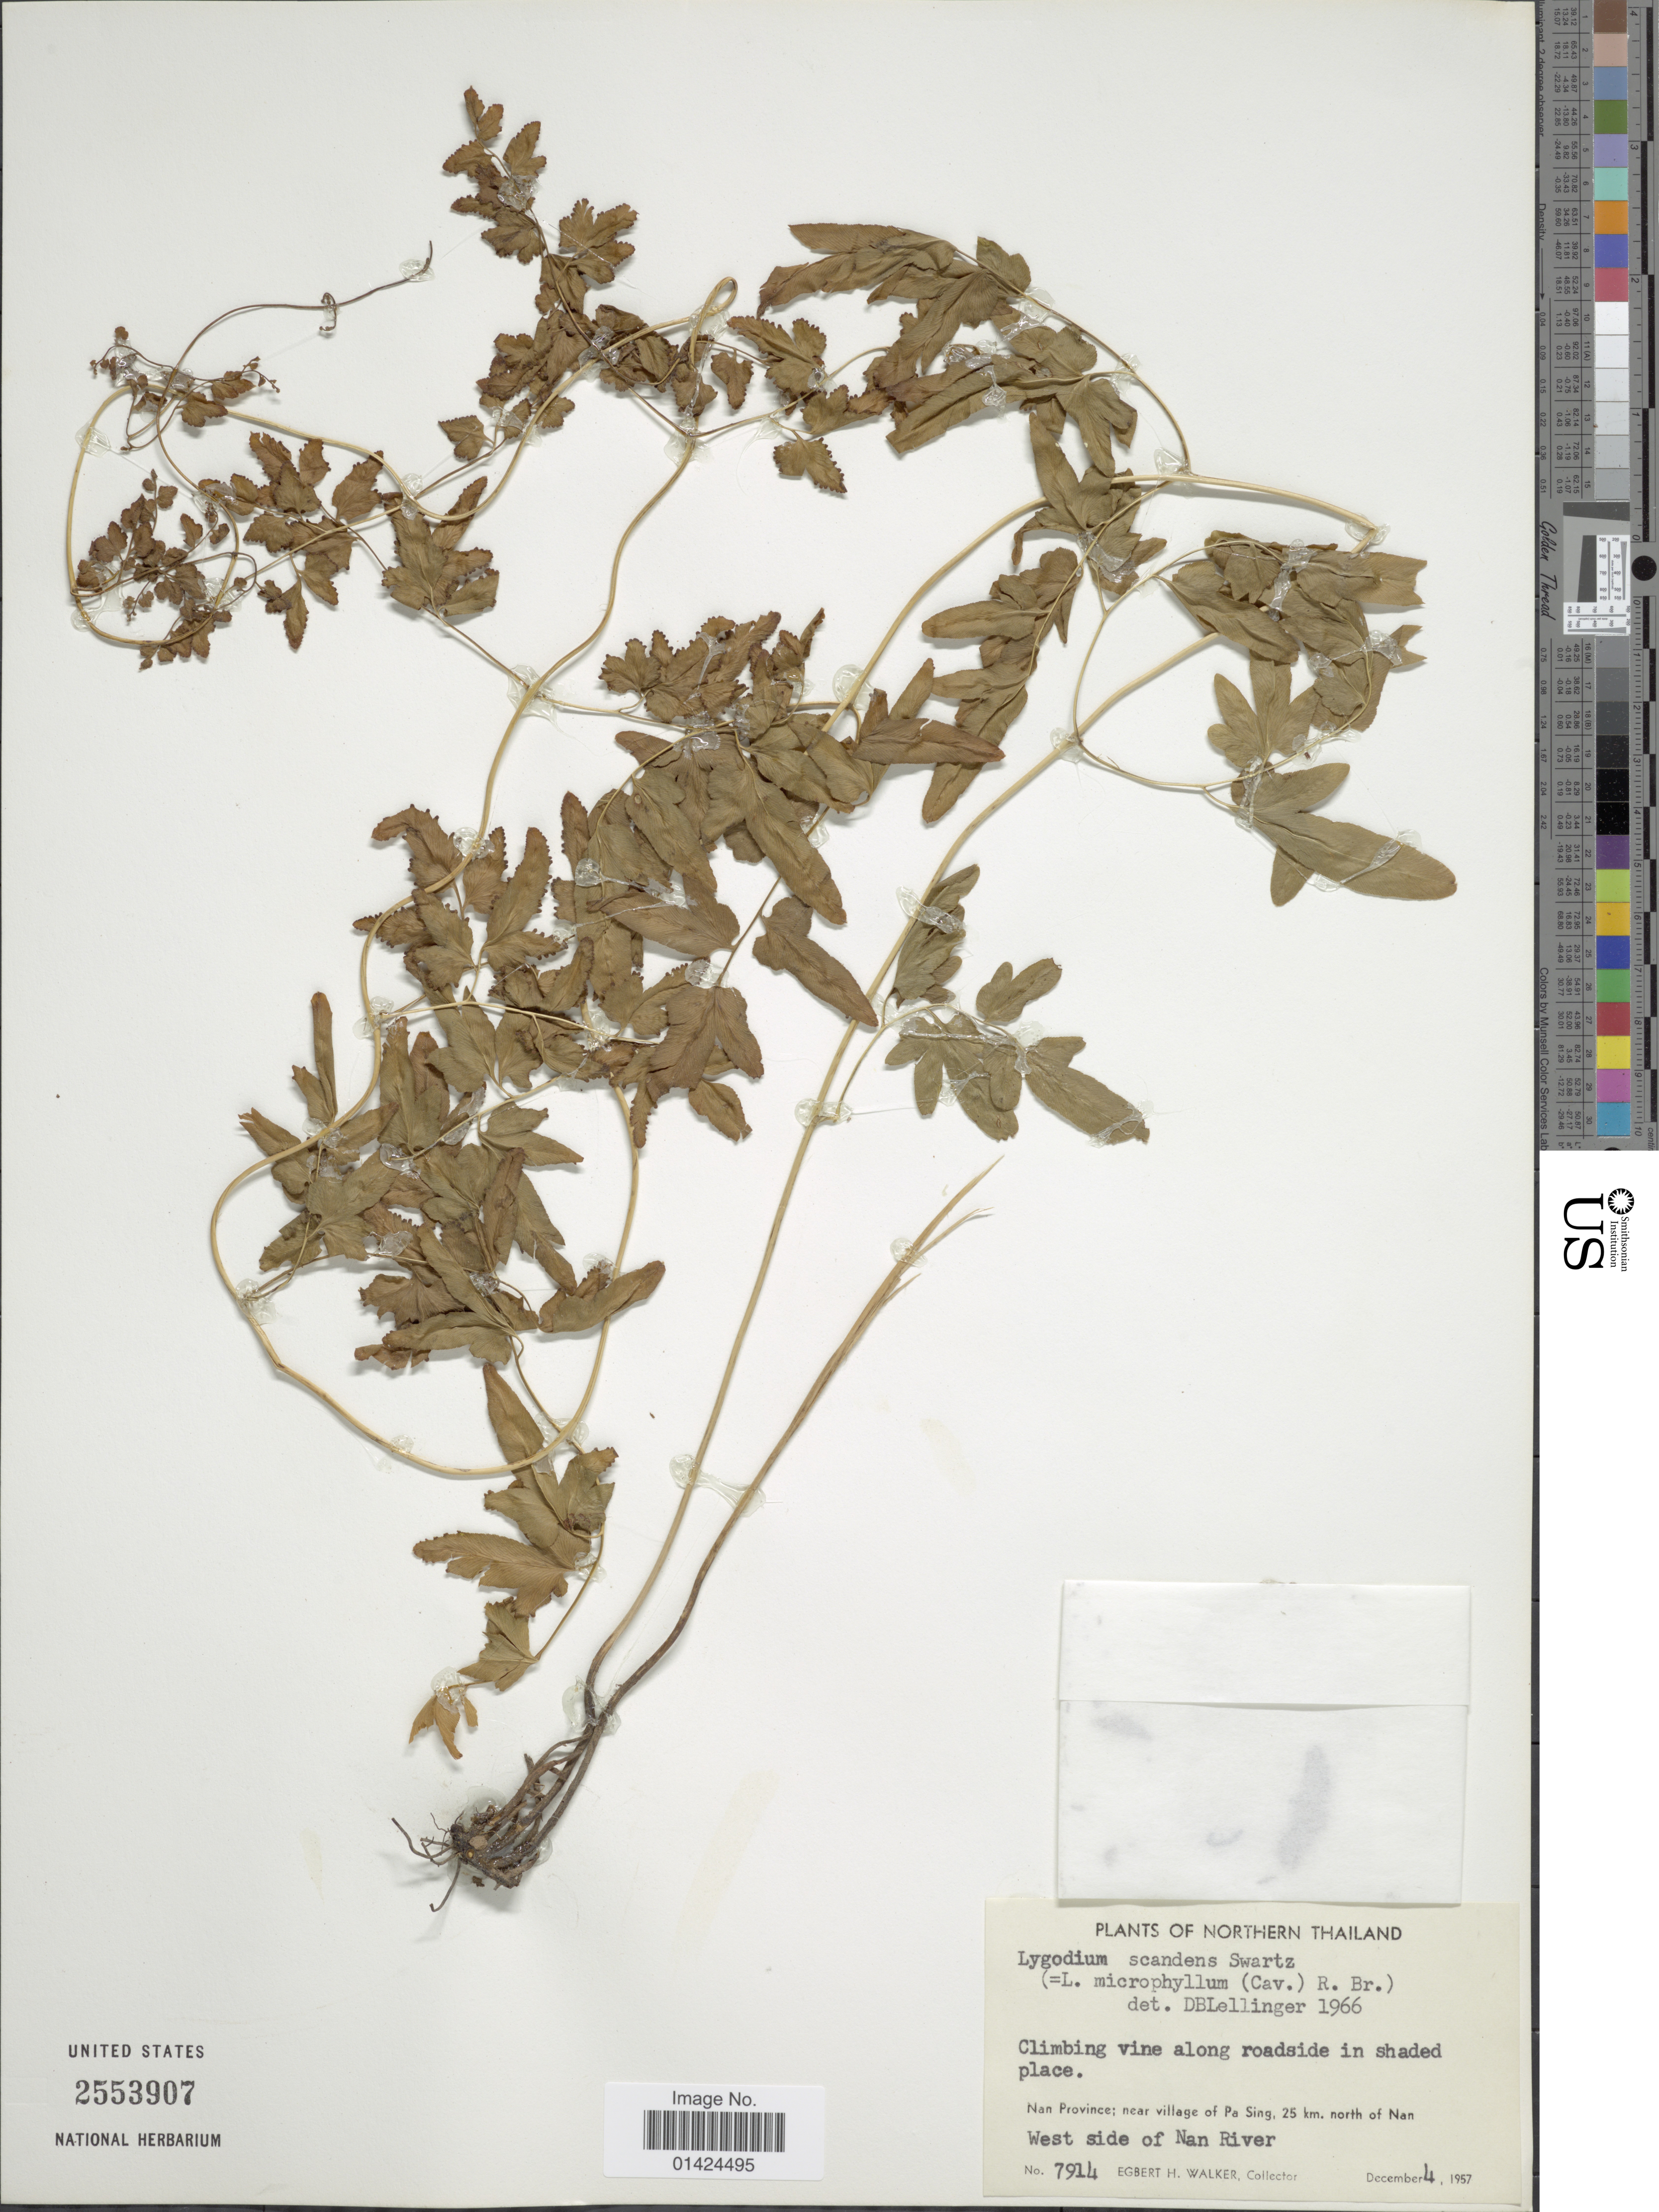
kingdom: Plantae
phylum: Tracheophyta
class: Polypodiopsida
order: Schizaeales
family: Lygodiaceae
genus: Lygodium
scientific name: Lygodium microphyllum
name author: (Cav.) R. Br.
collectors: E. H. Walker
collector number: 7914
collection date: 1957-12-04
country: Thailand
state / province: Nan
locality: Northern Thailand. Nan Province; near village of Pa Sing, 25 km north of Nan. West side of Nan River.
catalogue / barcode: US 2553907